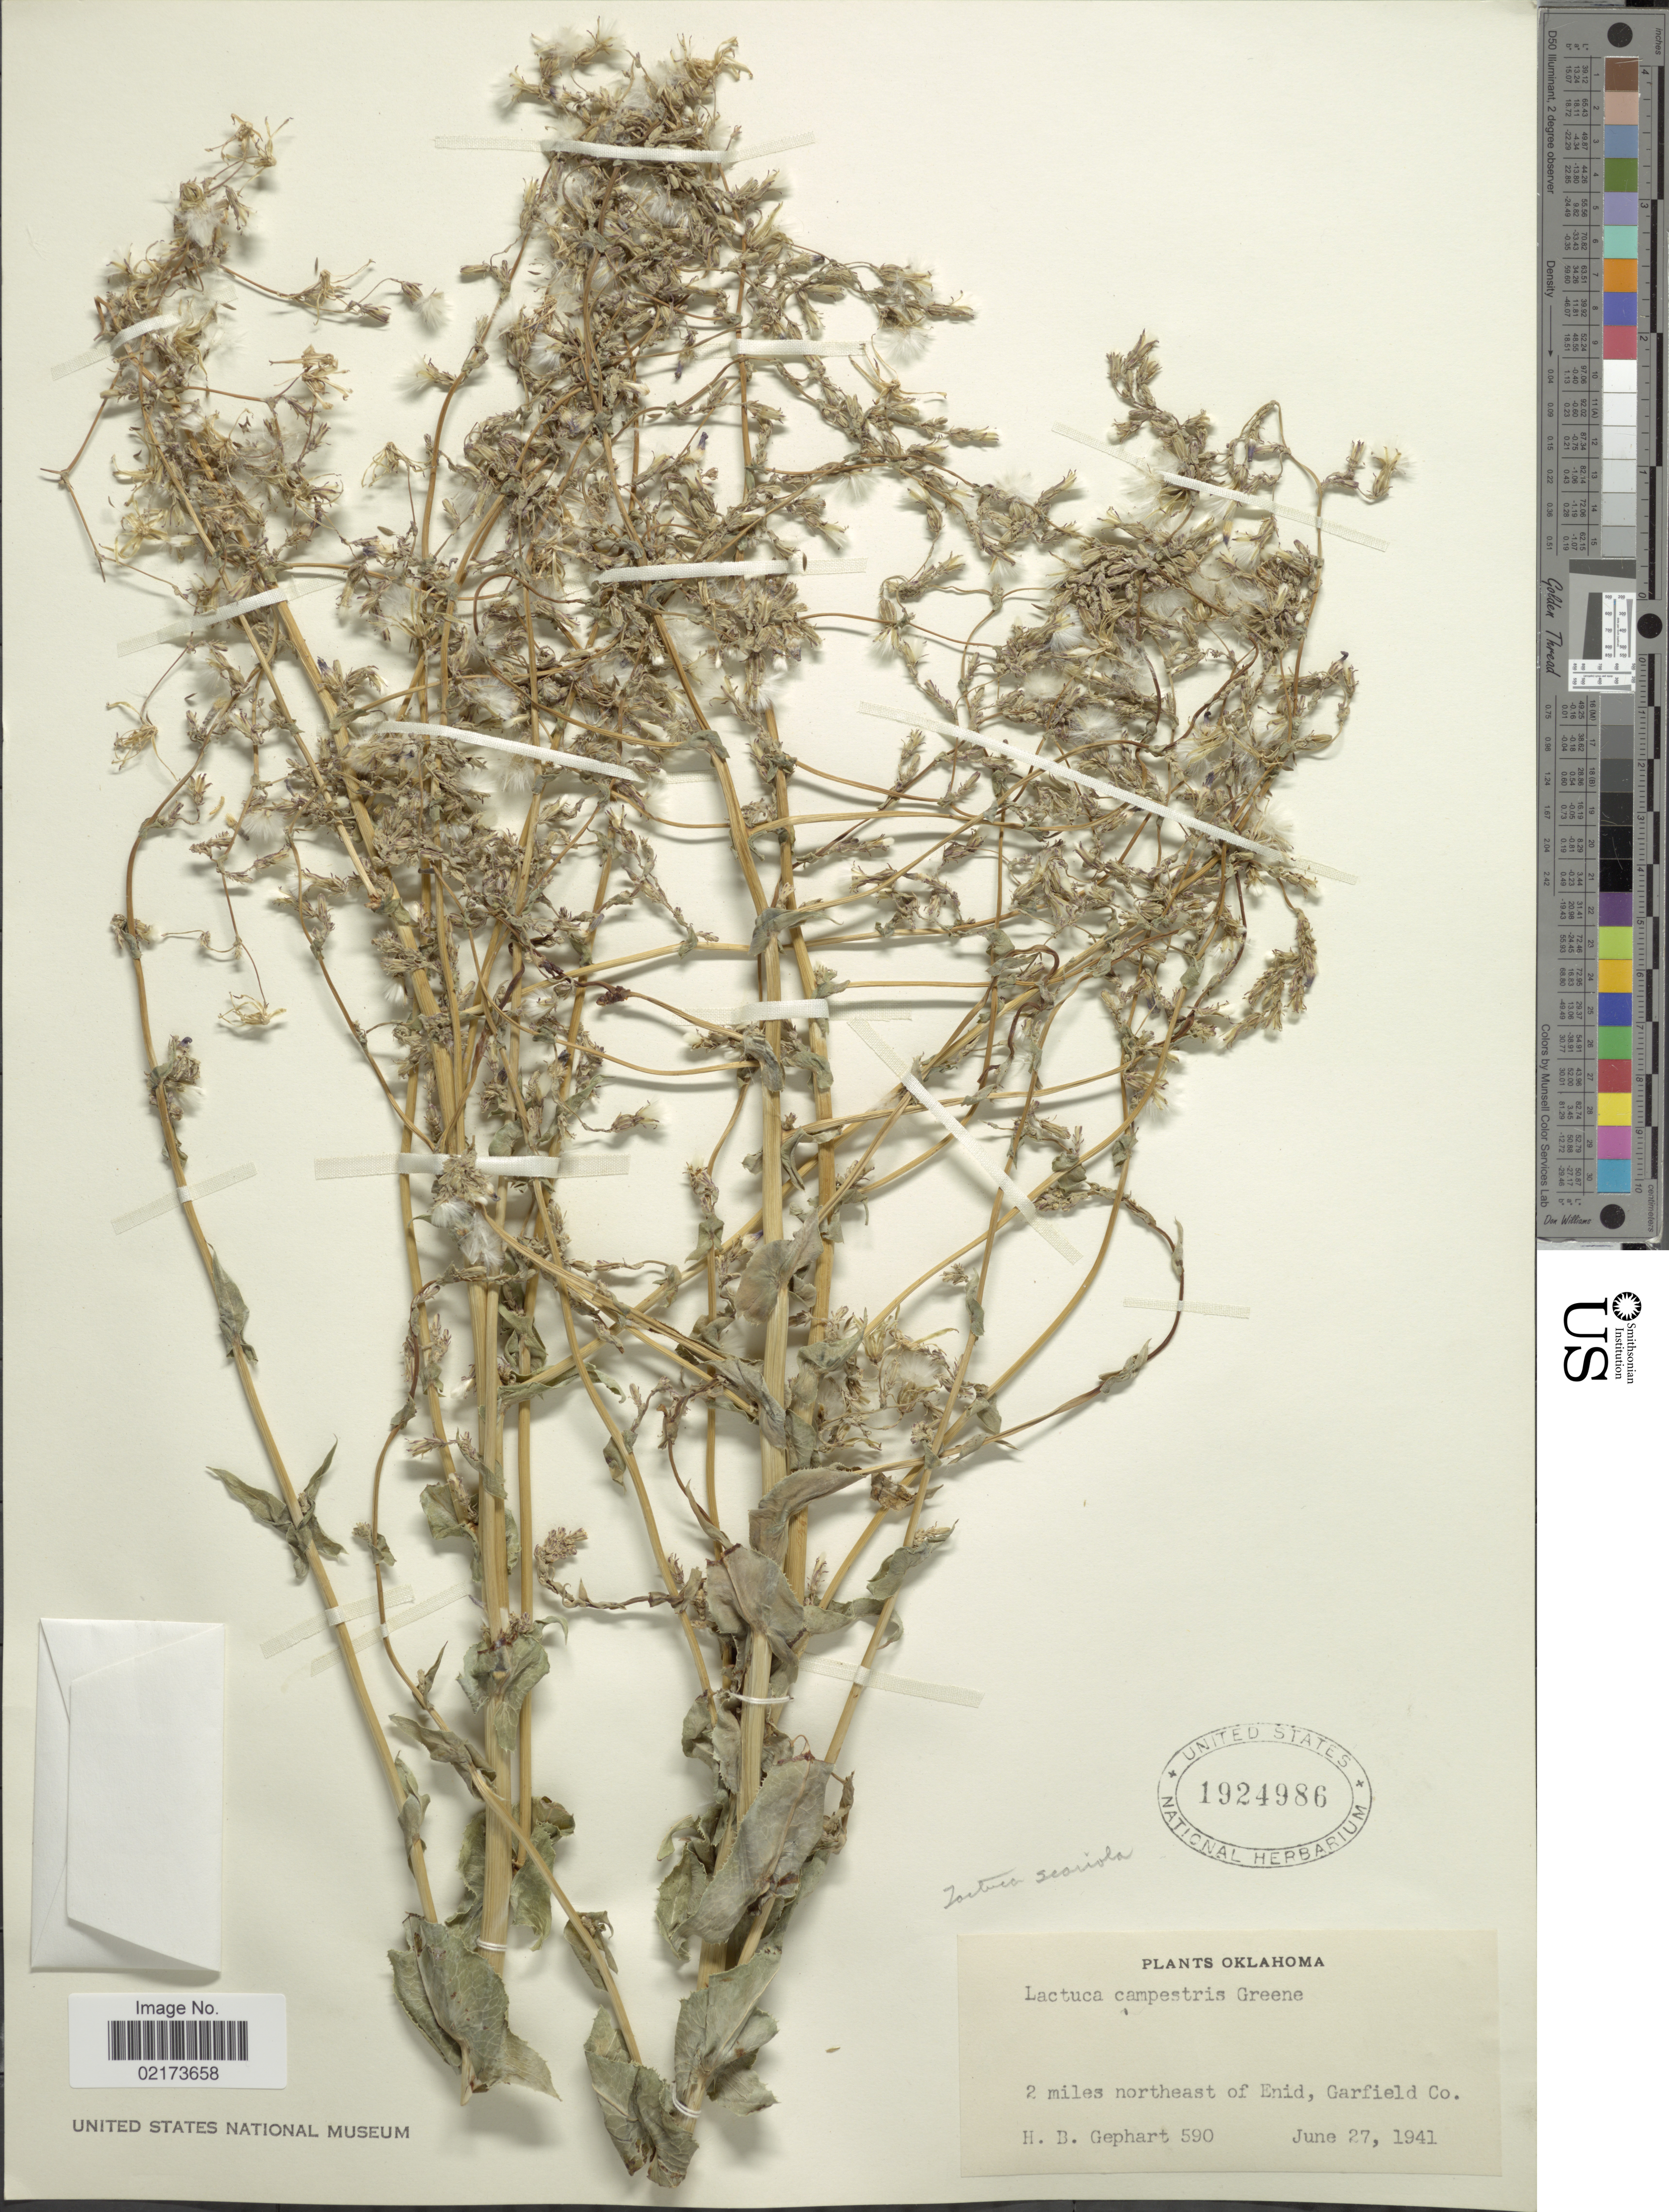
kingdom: Plantae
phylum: Tracheophyta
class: Magnoliopsida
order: Asterales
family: Asteraceae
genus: Lactuca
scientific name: Lactuca serriola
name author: L.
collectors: H. Gephart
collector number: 590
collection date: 1941-06-27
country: United States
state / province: Oklahoma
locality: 2 miles northeast of Enid, Garfield Co.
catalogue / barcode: US 1924986